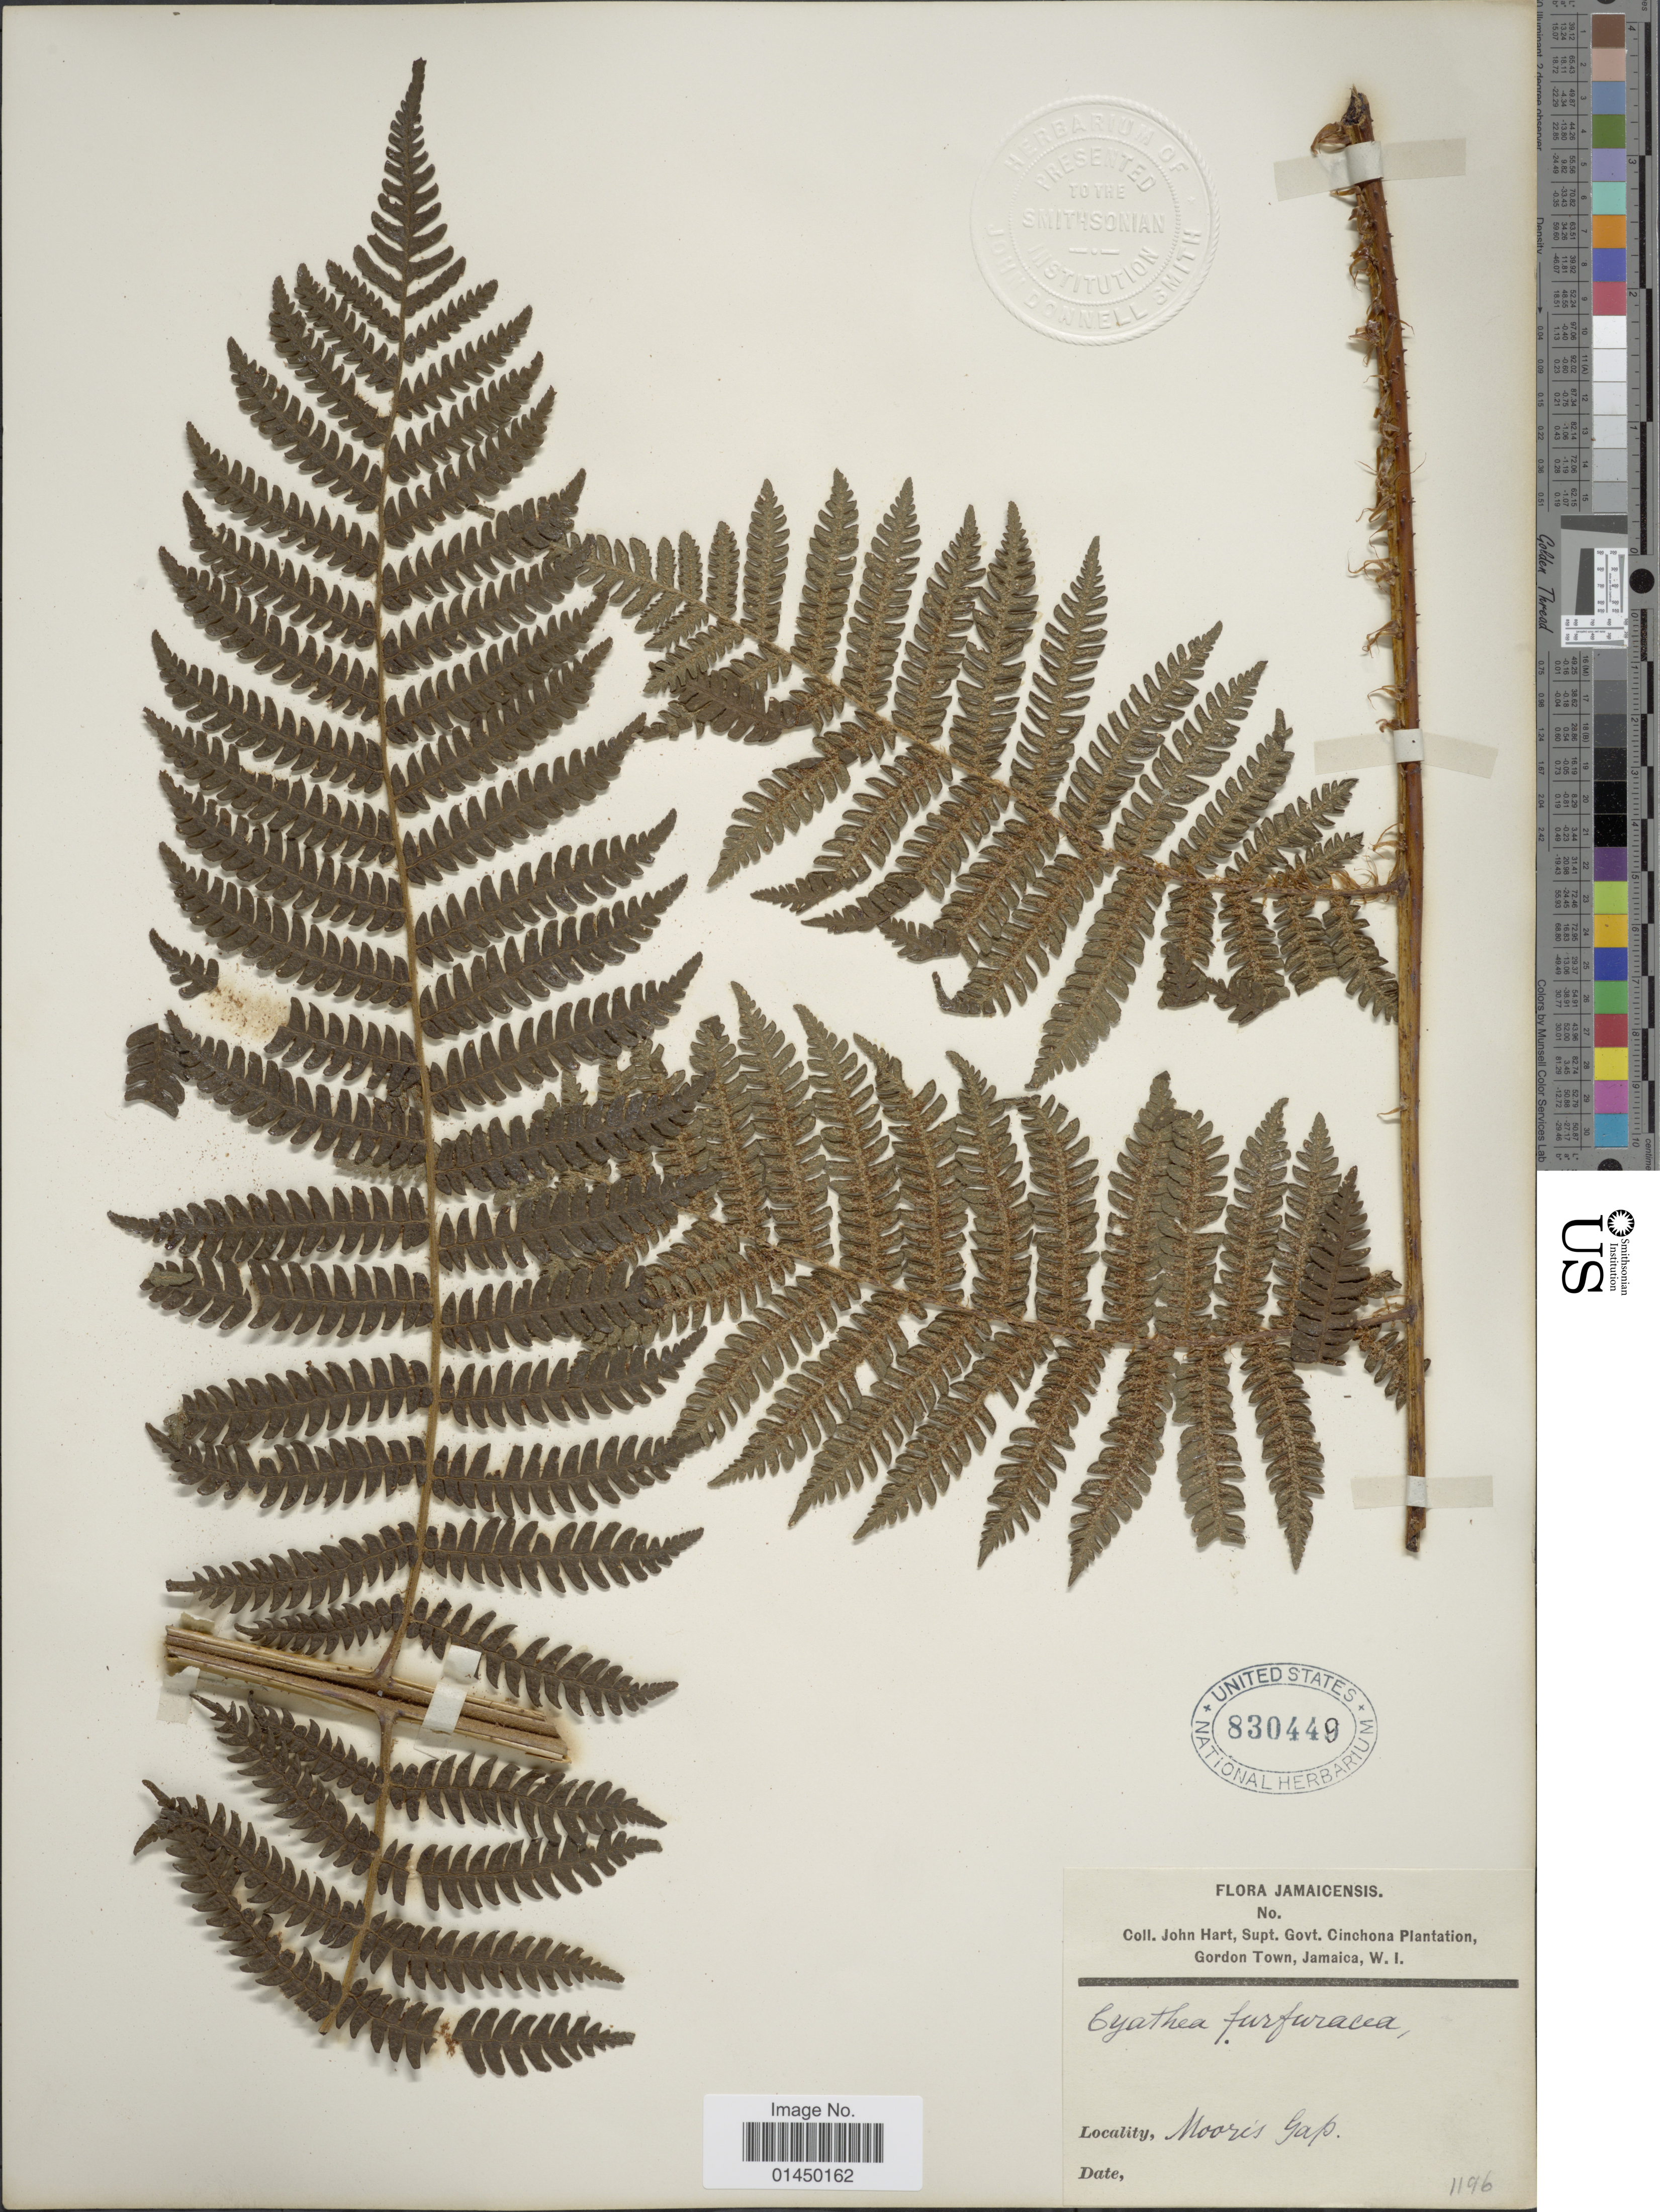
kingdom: Plantae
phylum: Tracheophyta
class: Polypodiopsida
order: Cyatheales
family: Cyatheaceae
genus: Cyathea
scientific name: Cyathea furfuracea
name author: Christ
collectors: J. H. Hart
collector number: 1196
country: Jamaica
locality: Jamaicensis, Mooris Gap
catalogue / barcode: US 830449